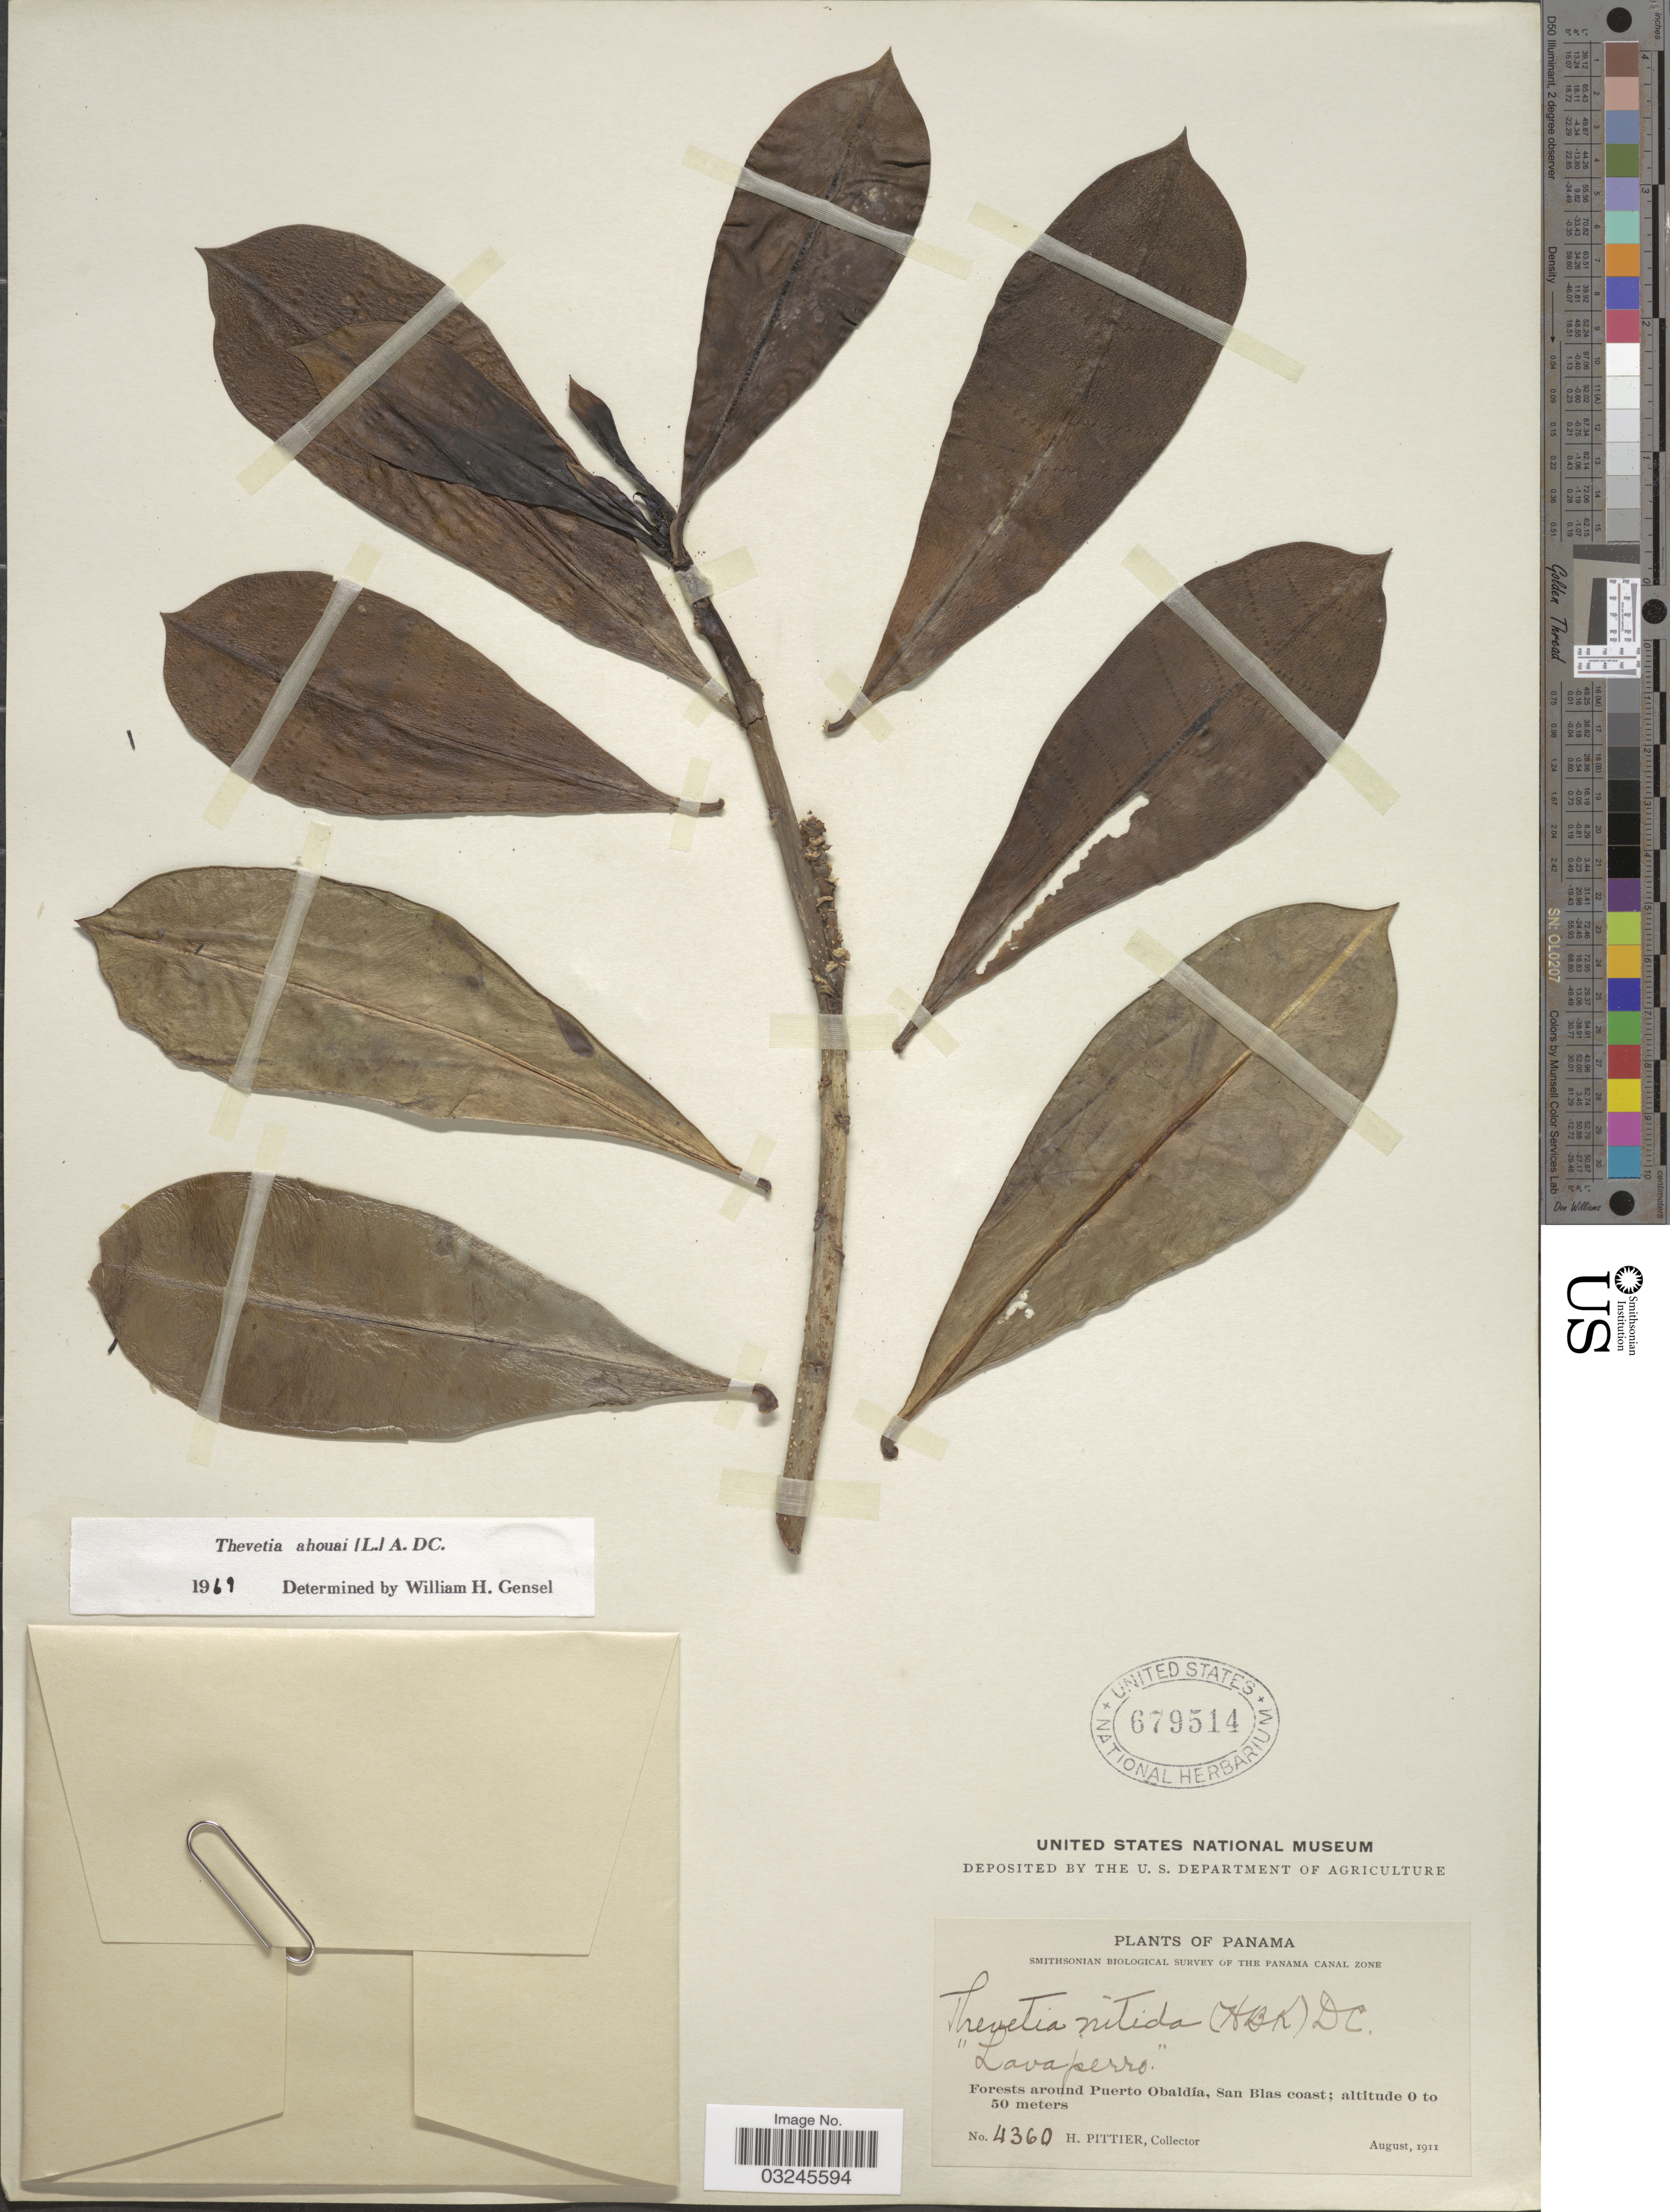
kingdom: Plantae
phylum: Tracheophyta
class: Magnoliopsida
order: Gentianales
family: Apocynaceae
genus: Thevetia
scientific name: Thevetia ahouai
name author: (L.) A. DC.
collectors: H. F. Pittier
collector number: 4360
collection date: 1911-08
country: Panama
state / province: Kuna Yala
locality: Forests around Puerto Obaldía, San Blas coast.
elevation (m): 0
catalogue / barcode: US 679514